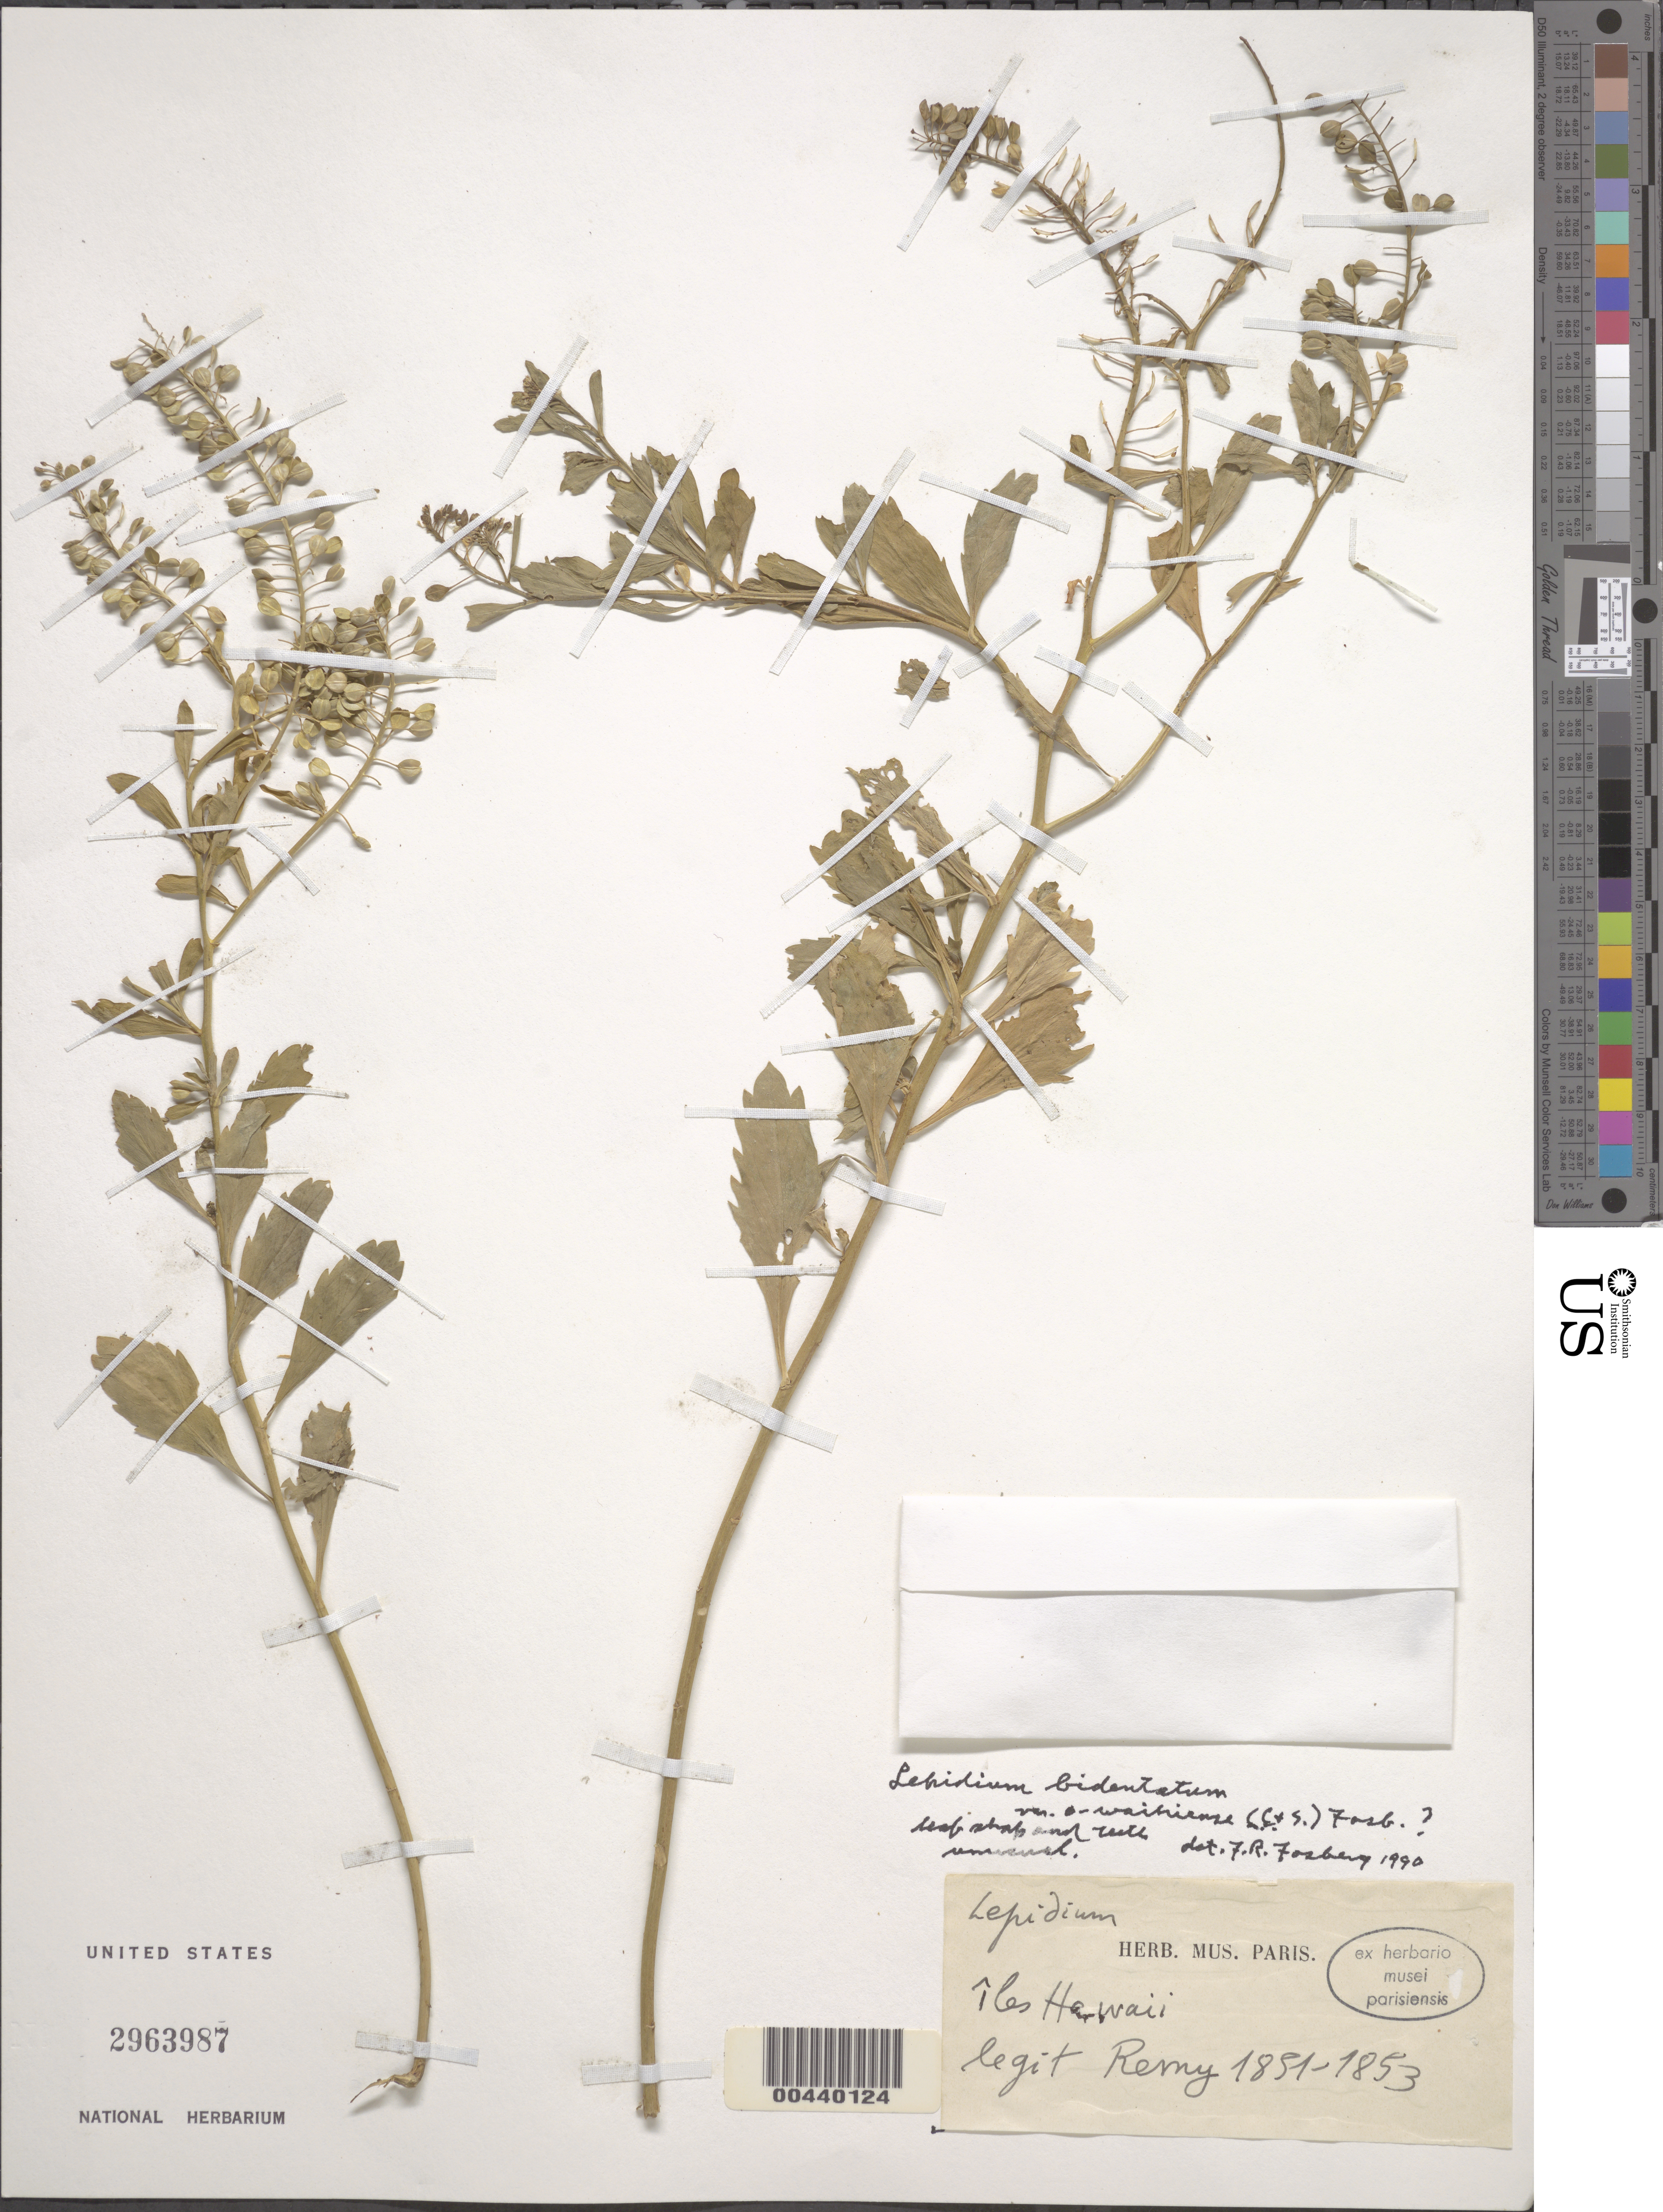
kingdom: Plantae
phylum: Tracheophyta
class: Magnoliopsida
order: Brassicales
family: Brassicaceae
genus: Lepidium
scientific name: Lepidium owaihiense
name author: Cham. & Schltdl.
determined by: Al-Shehbaz, I. A., (MO), Missouri Botanical Garden (UNITED STATES)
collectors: E. J. Rémy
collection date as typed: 1851 to 1853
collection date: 1851/1853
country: United States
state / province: Hawaii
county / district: Hawaii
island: Hawaii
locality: Iles Hawaii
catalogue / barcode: US 2963987